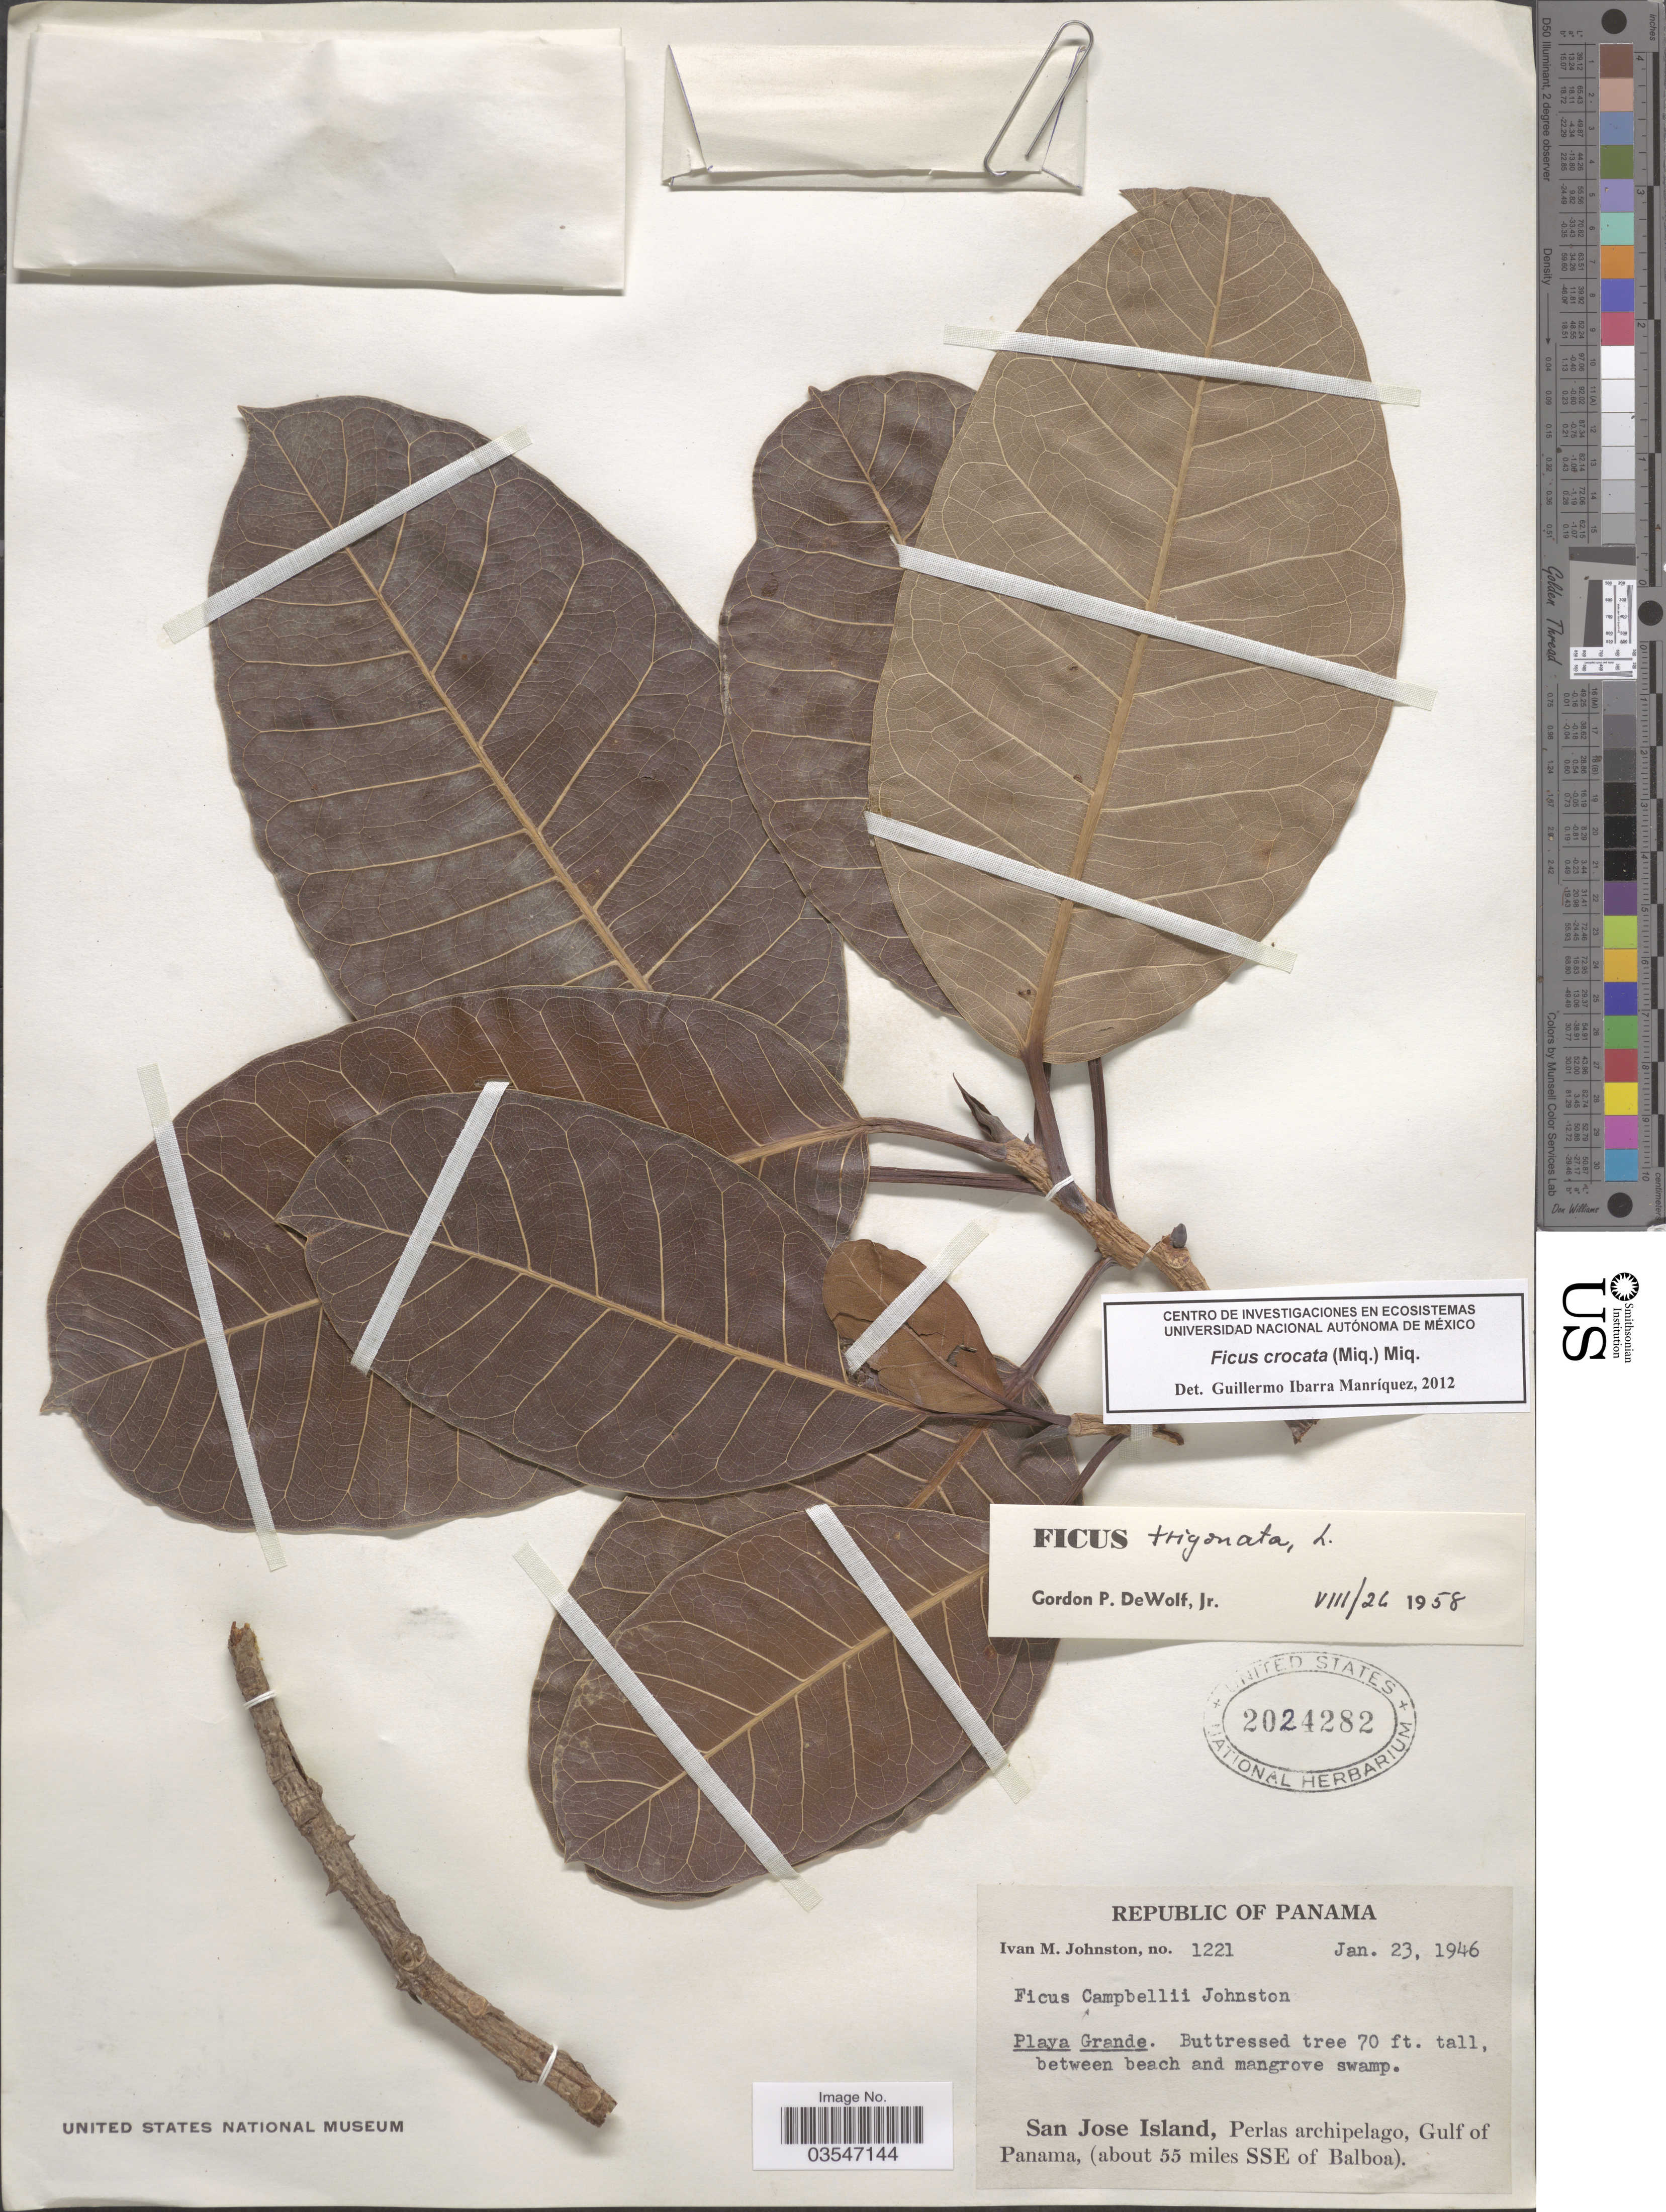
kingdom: Plantae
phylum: Tracheophyta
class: Magnoliopsida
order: Rosales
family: Moraceae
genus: Ficus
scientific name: Ficus crocata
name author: (Miq.) Miq.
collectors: I.M. Johnston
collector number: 1221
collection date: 1946-01-23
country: Panama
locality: San Jose Island, Perlas archipelago, Gulf of Panama, (about 55 miles SSE of Balboa).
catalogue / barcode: US 2024282